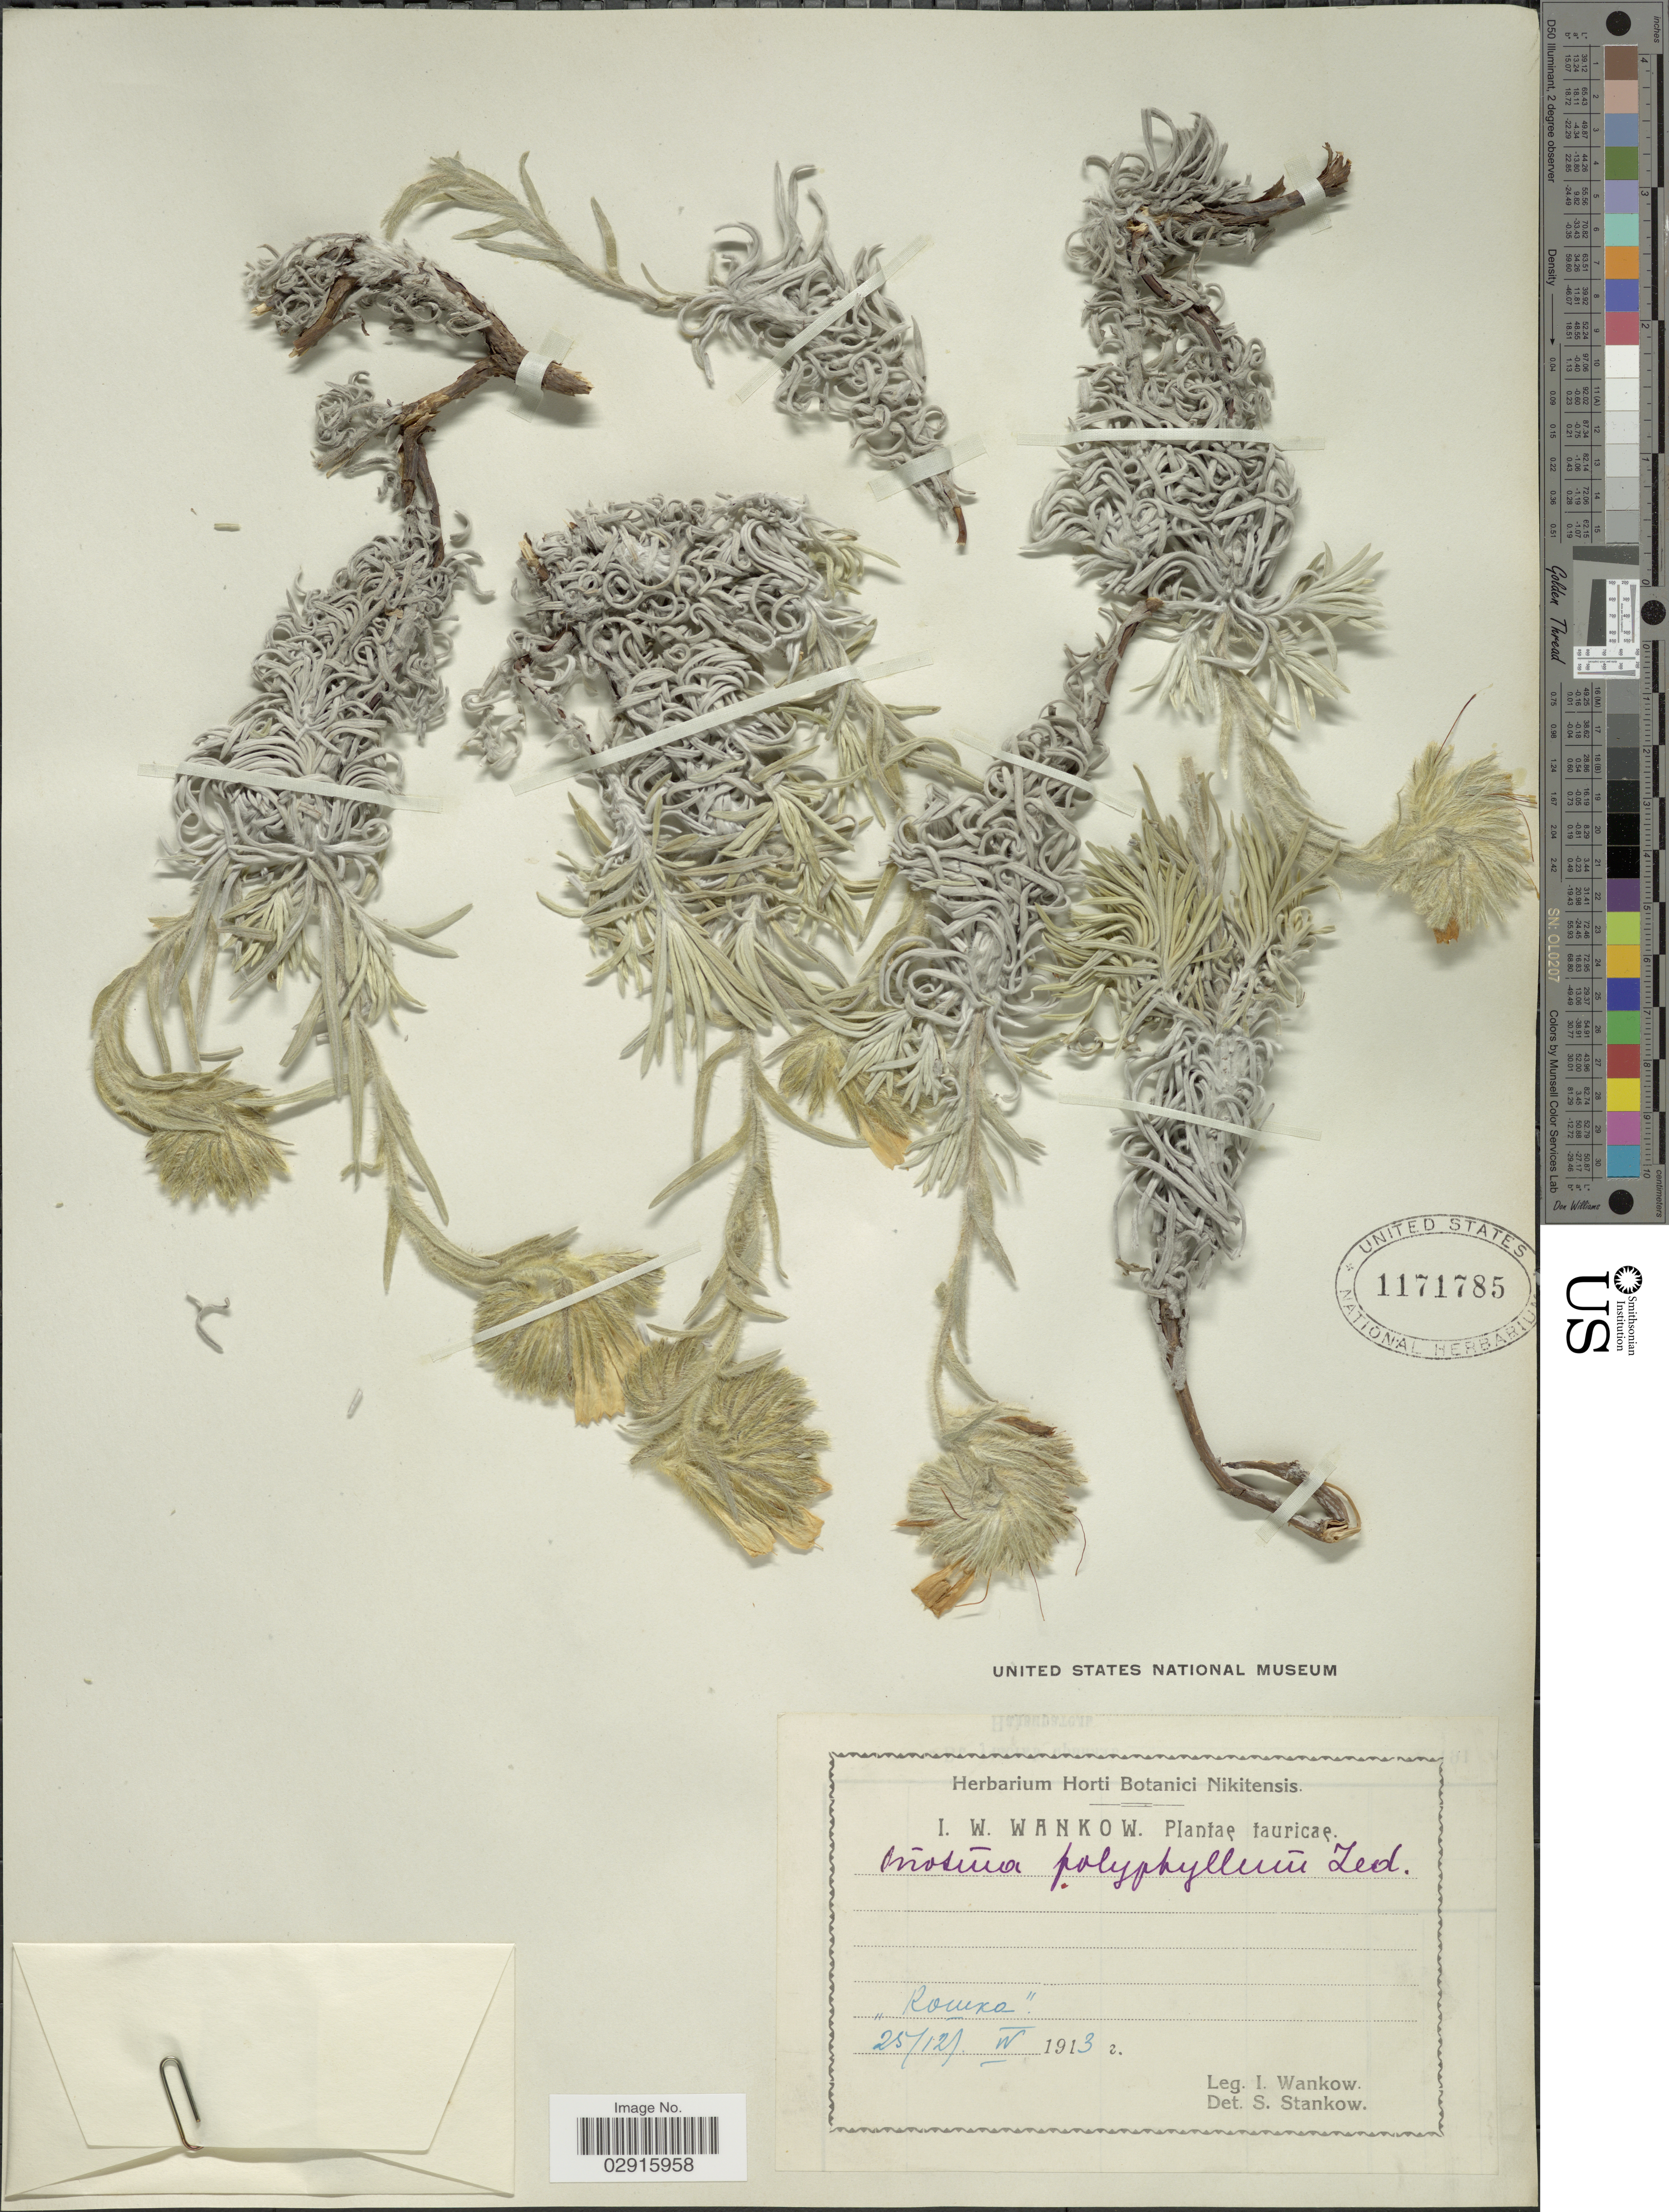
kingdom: Plantae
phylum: Tracheophyta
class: Magnoliopsida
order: Boraginales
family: Boraginaceae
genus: Onosma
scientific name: Onosma polyphylla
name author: Ledeb.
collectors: I. Wankow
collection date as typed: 25/12/IV.1913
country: Ukraine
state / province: Crimea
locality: Tauricæ, Koschka.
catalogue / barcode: US 1171785